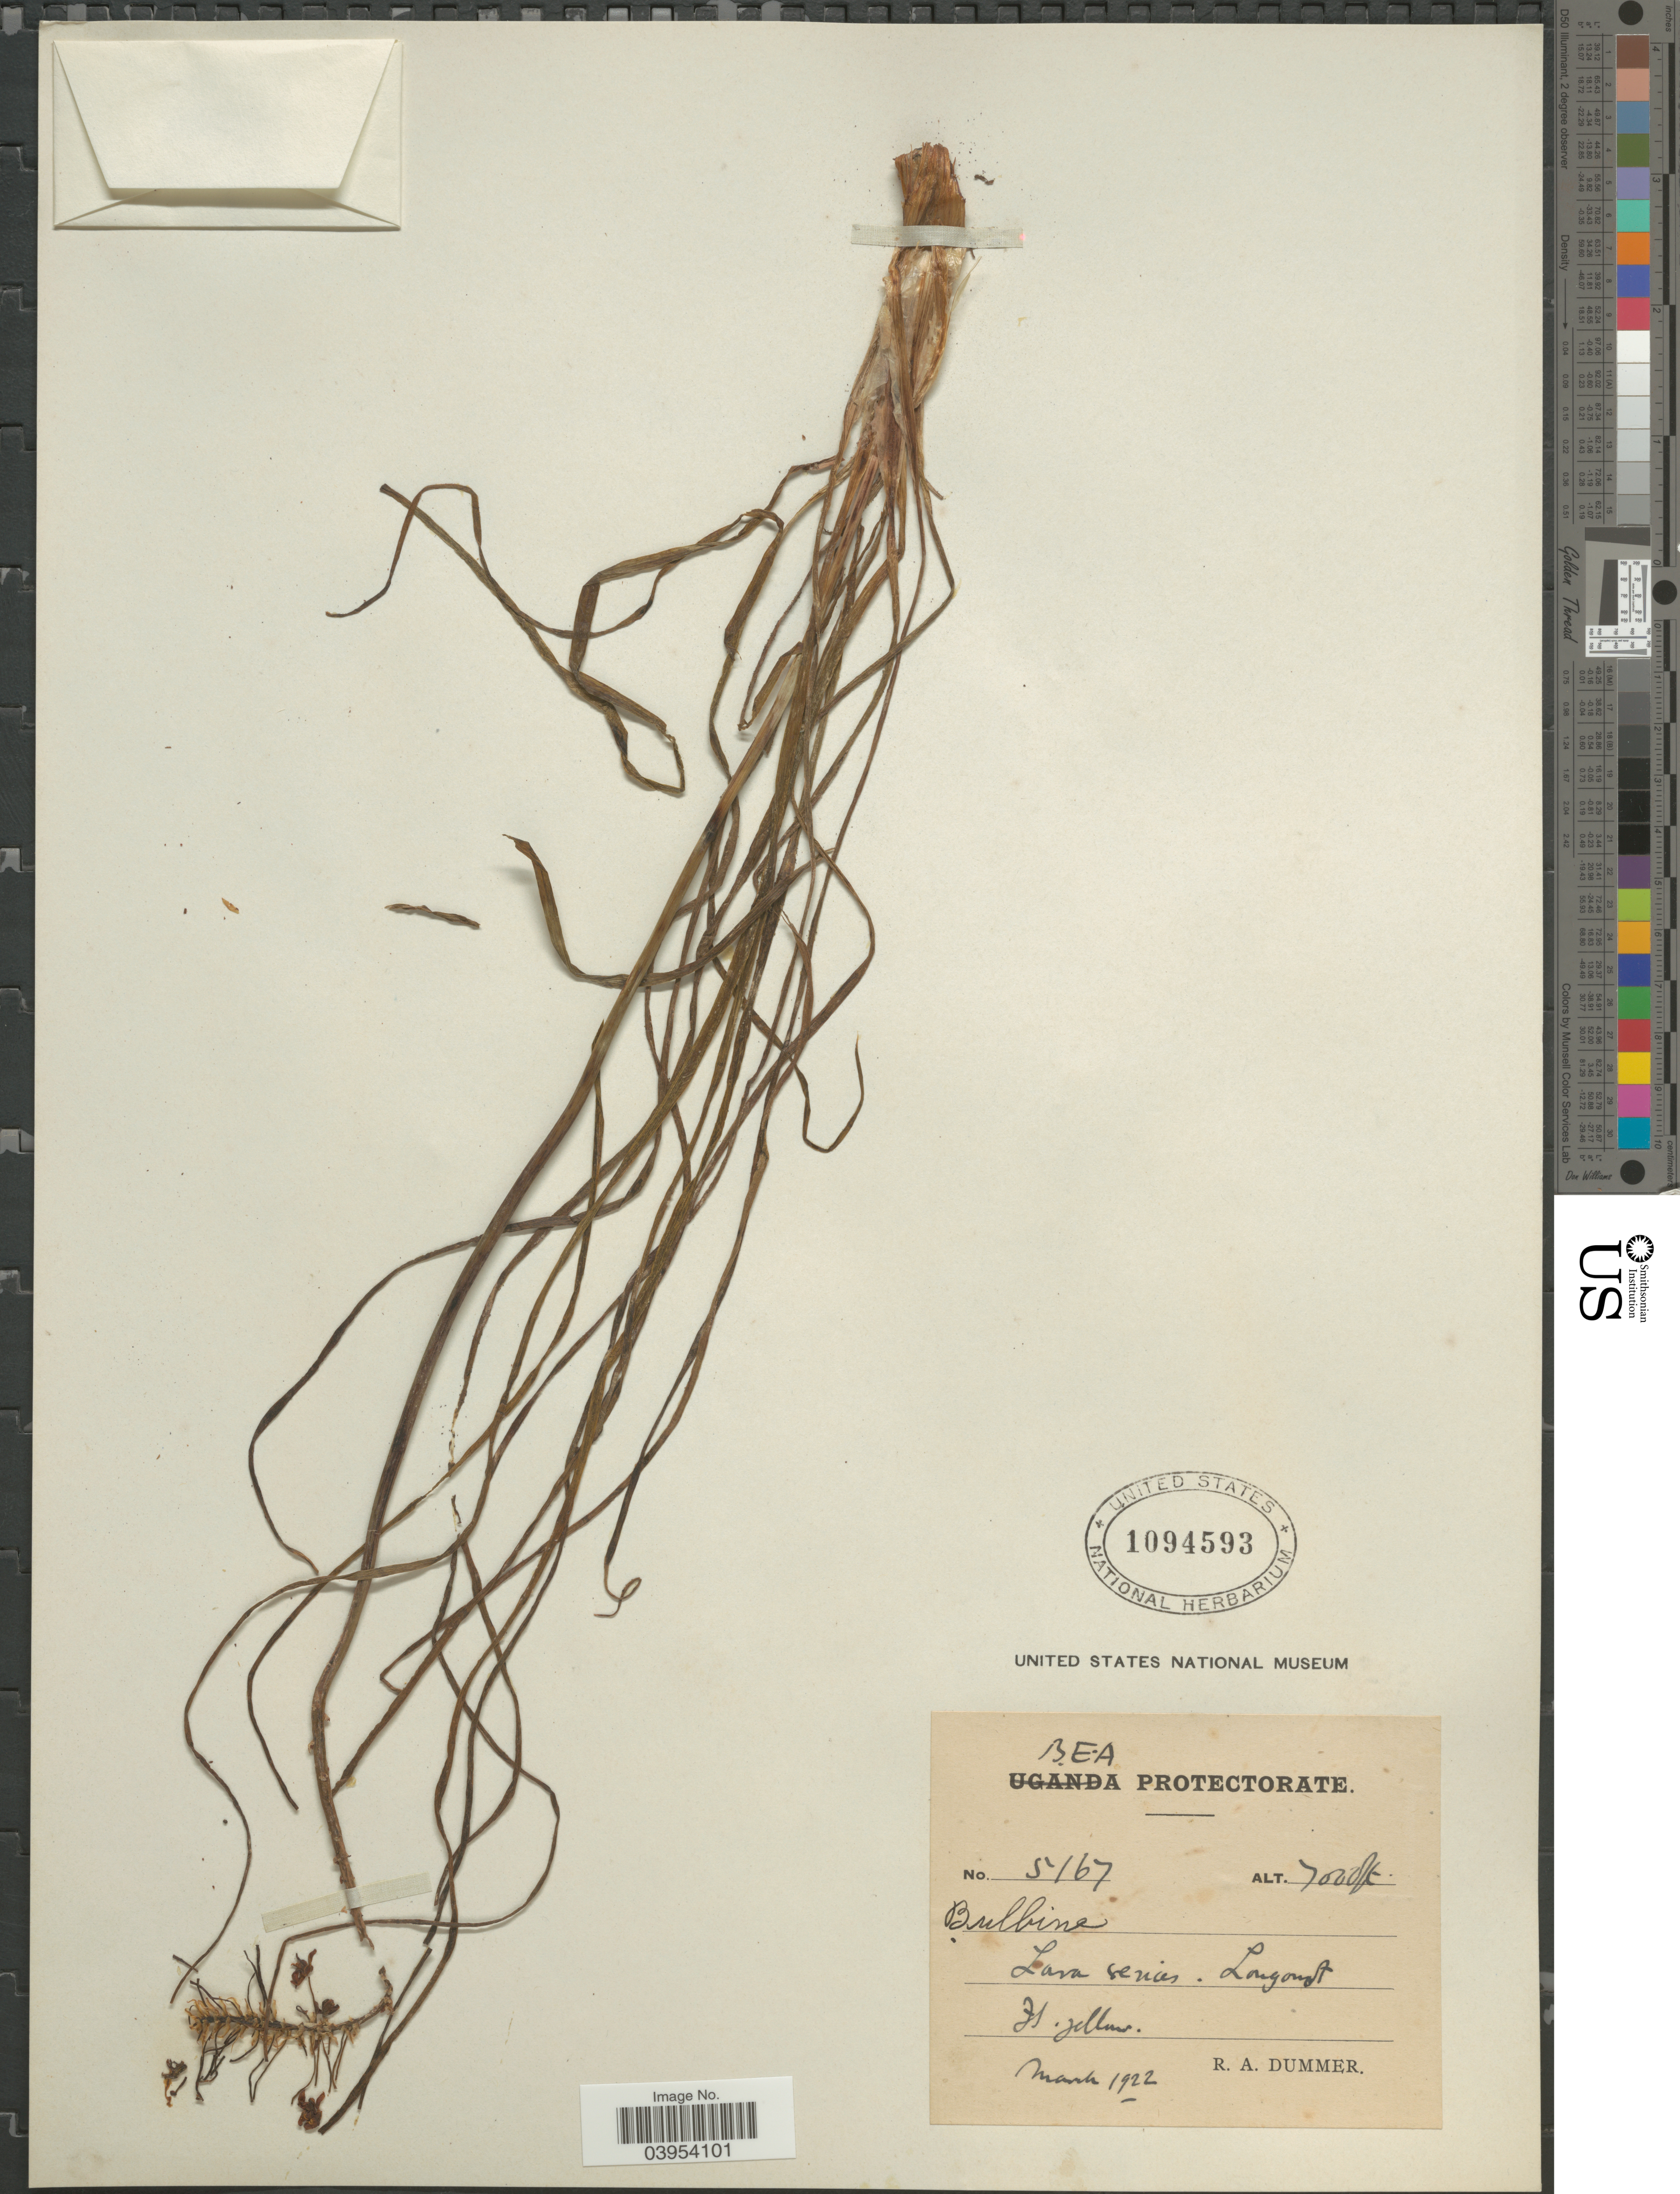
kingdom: Plantae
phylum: Tracheophyta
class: Liliopsida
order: Asparagales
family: Asphodelaceae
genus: Bulbine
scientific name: Bulbine sp.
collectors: R. Dümmer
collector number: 5167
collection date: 1922-03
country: Kenya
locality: B.E.A. Protectorate. Longonot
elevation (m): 2134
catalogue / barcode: US 1094593